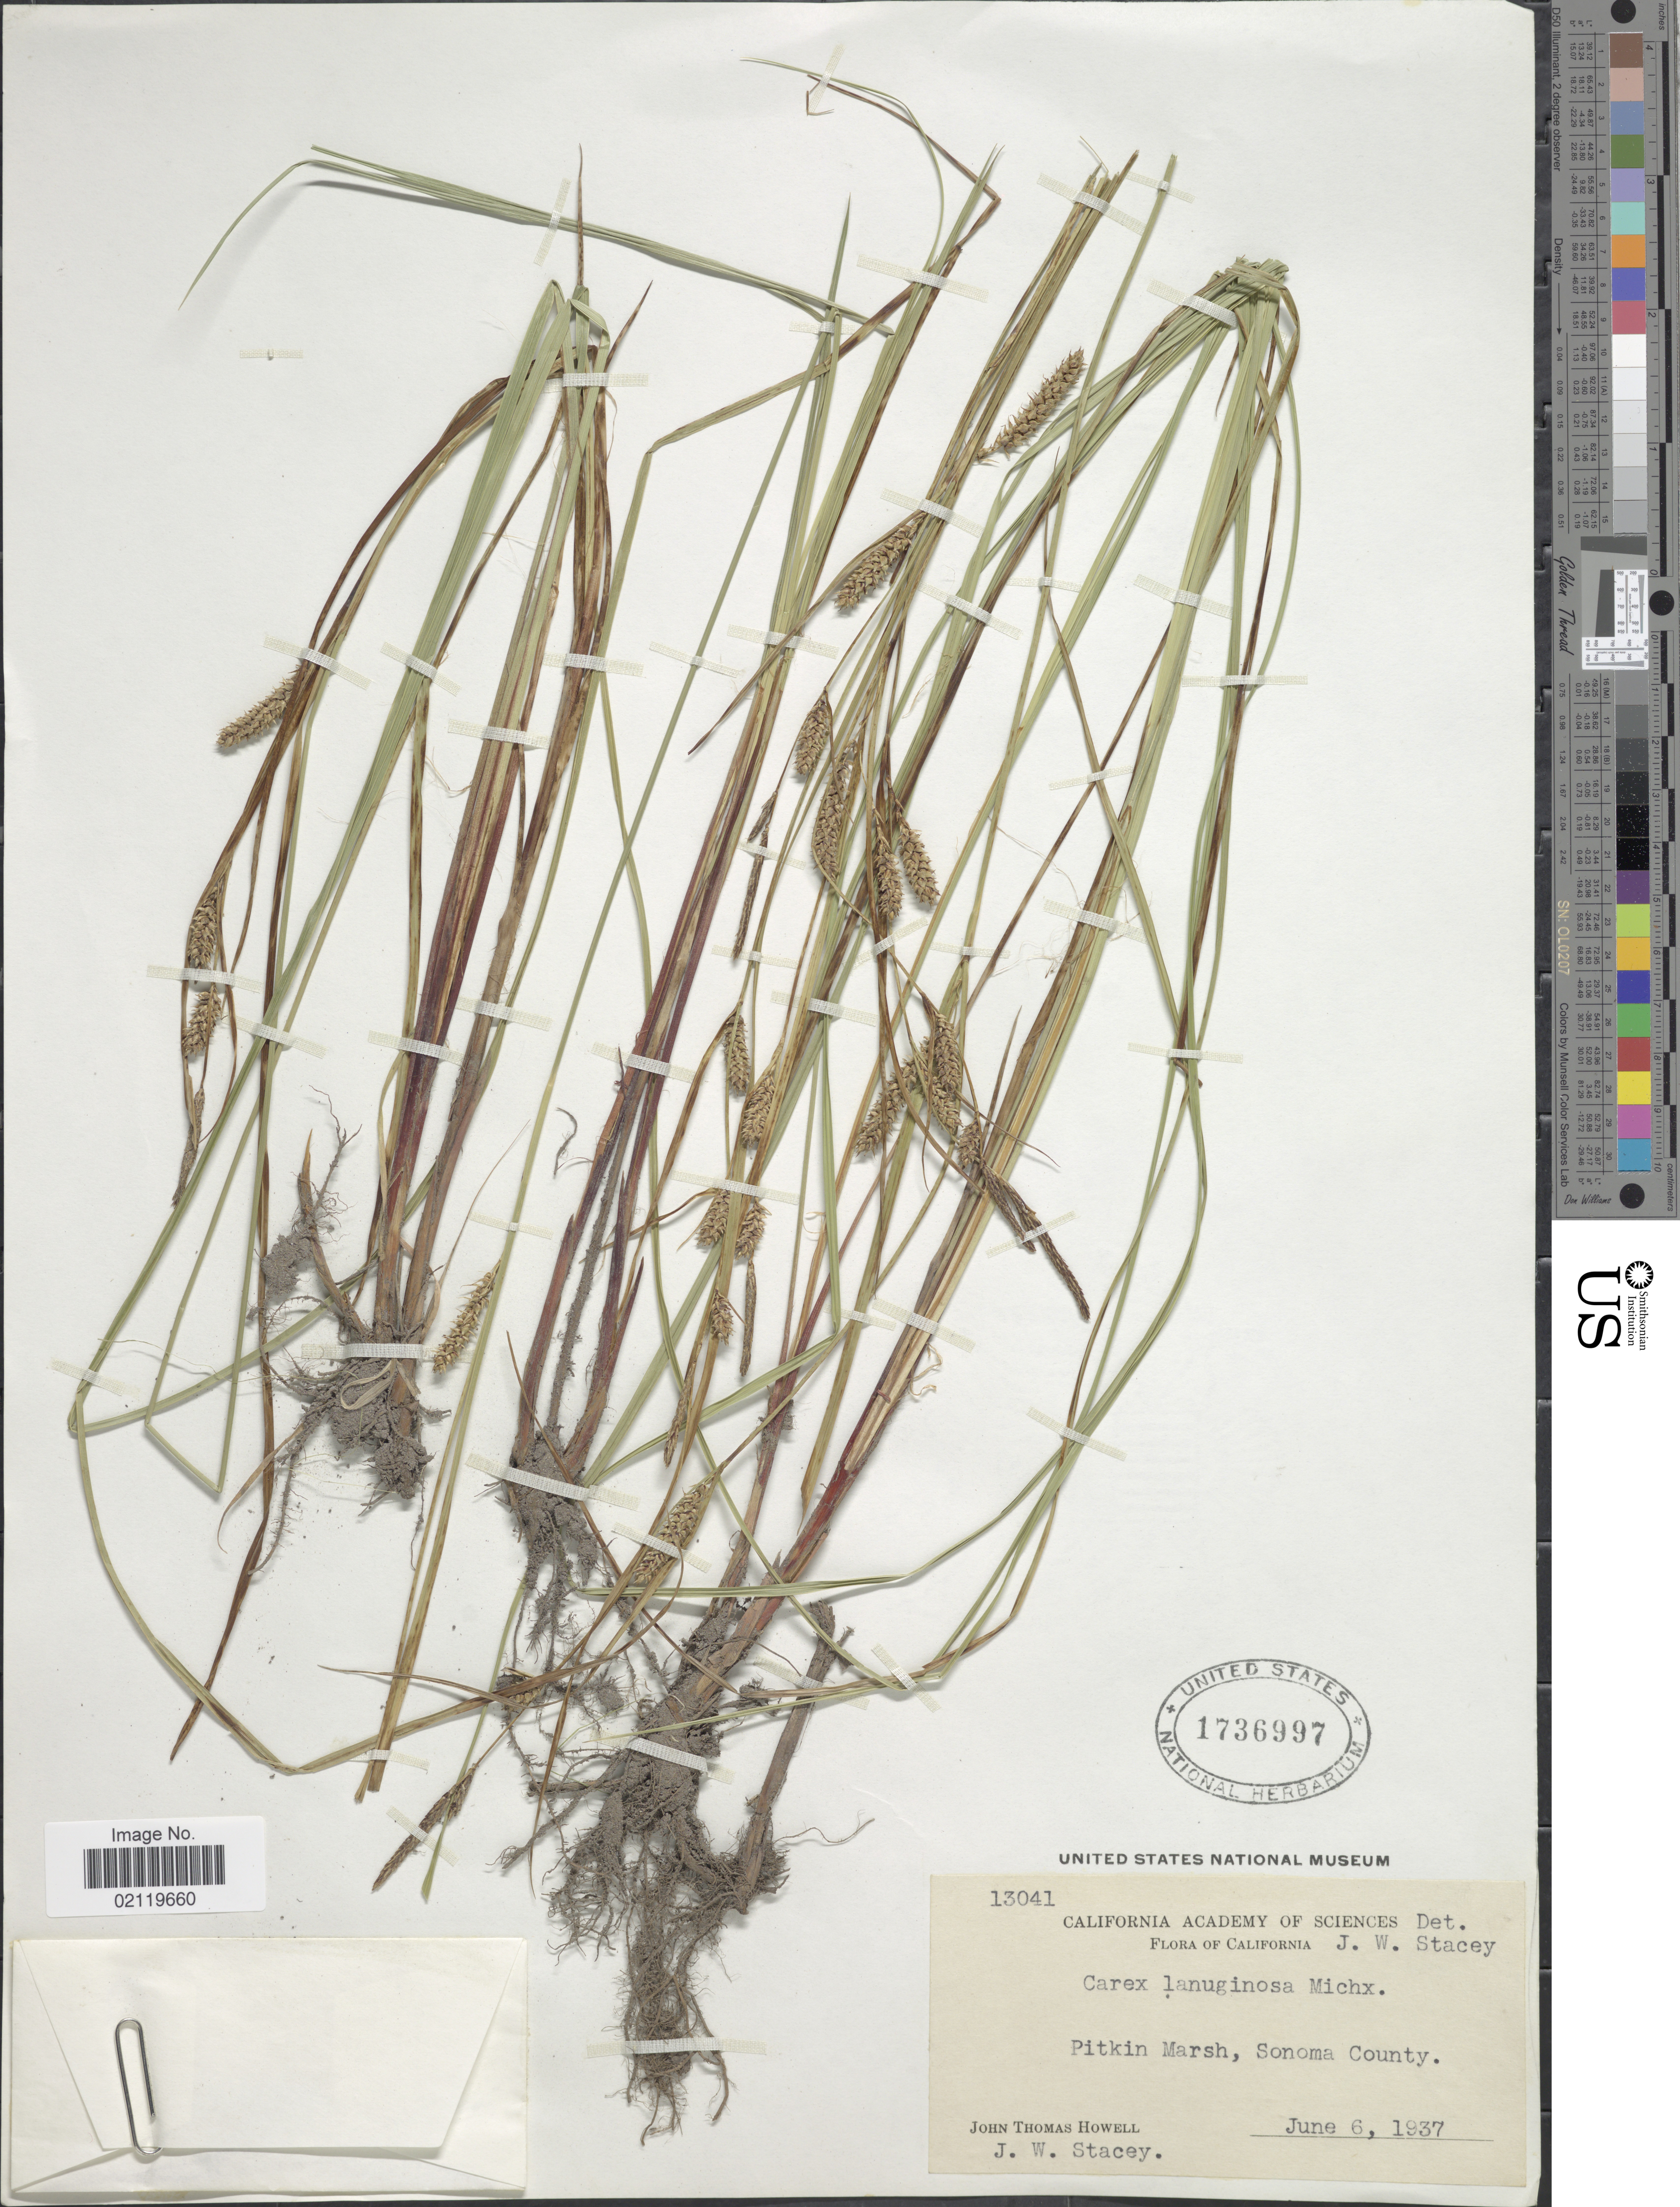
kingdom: Plantae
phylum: Tracheophyta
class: Liliopsida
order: Poales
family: Cyperaceae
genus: Carex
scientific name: Carex pellita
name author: Muhl. ex Willd.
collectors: J. T. Howell & J. W. Stacey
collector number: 13041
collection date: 1937-06-06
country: United States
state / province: California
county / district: Sonoma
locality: Pitkin Marsh, Sonoma County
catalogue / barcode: US 1736997